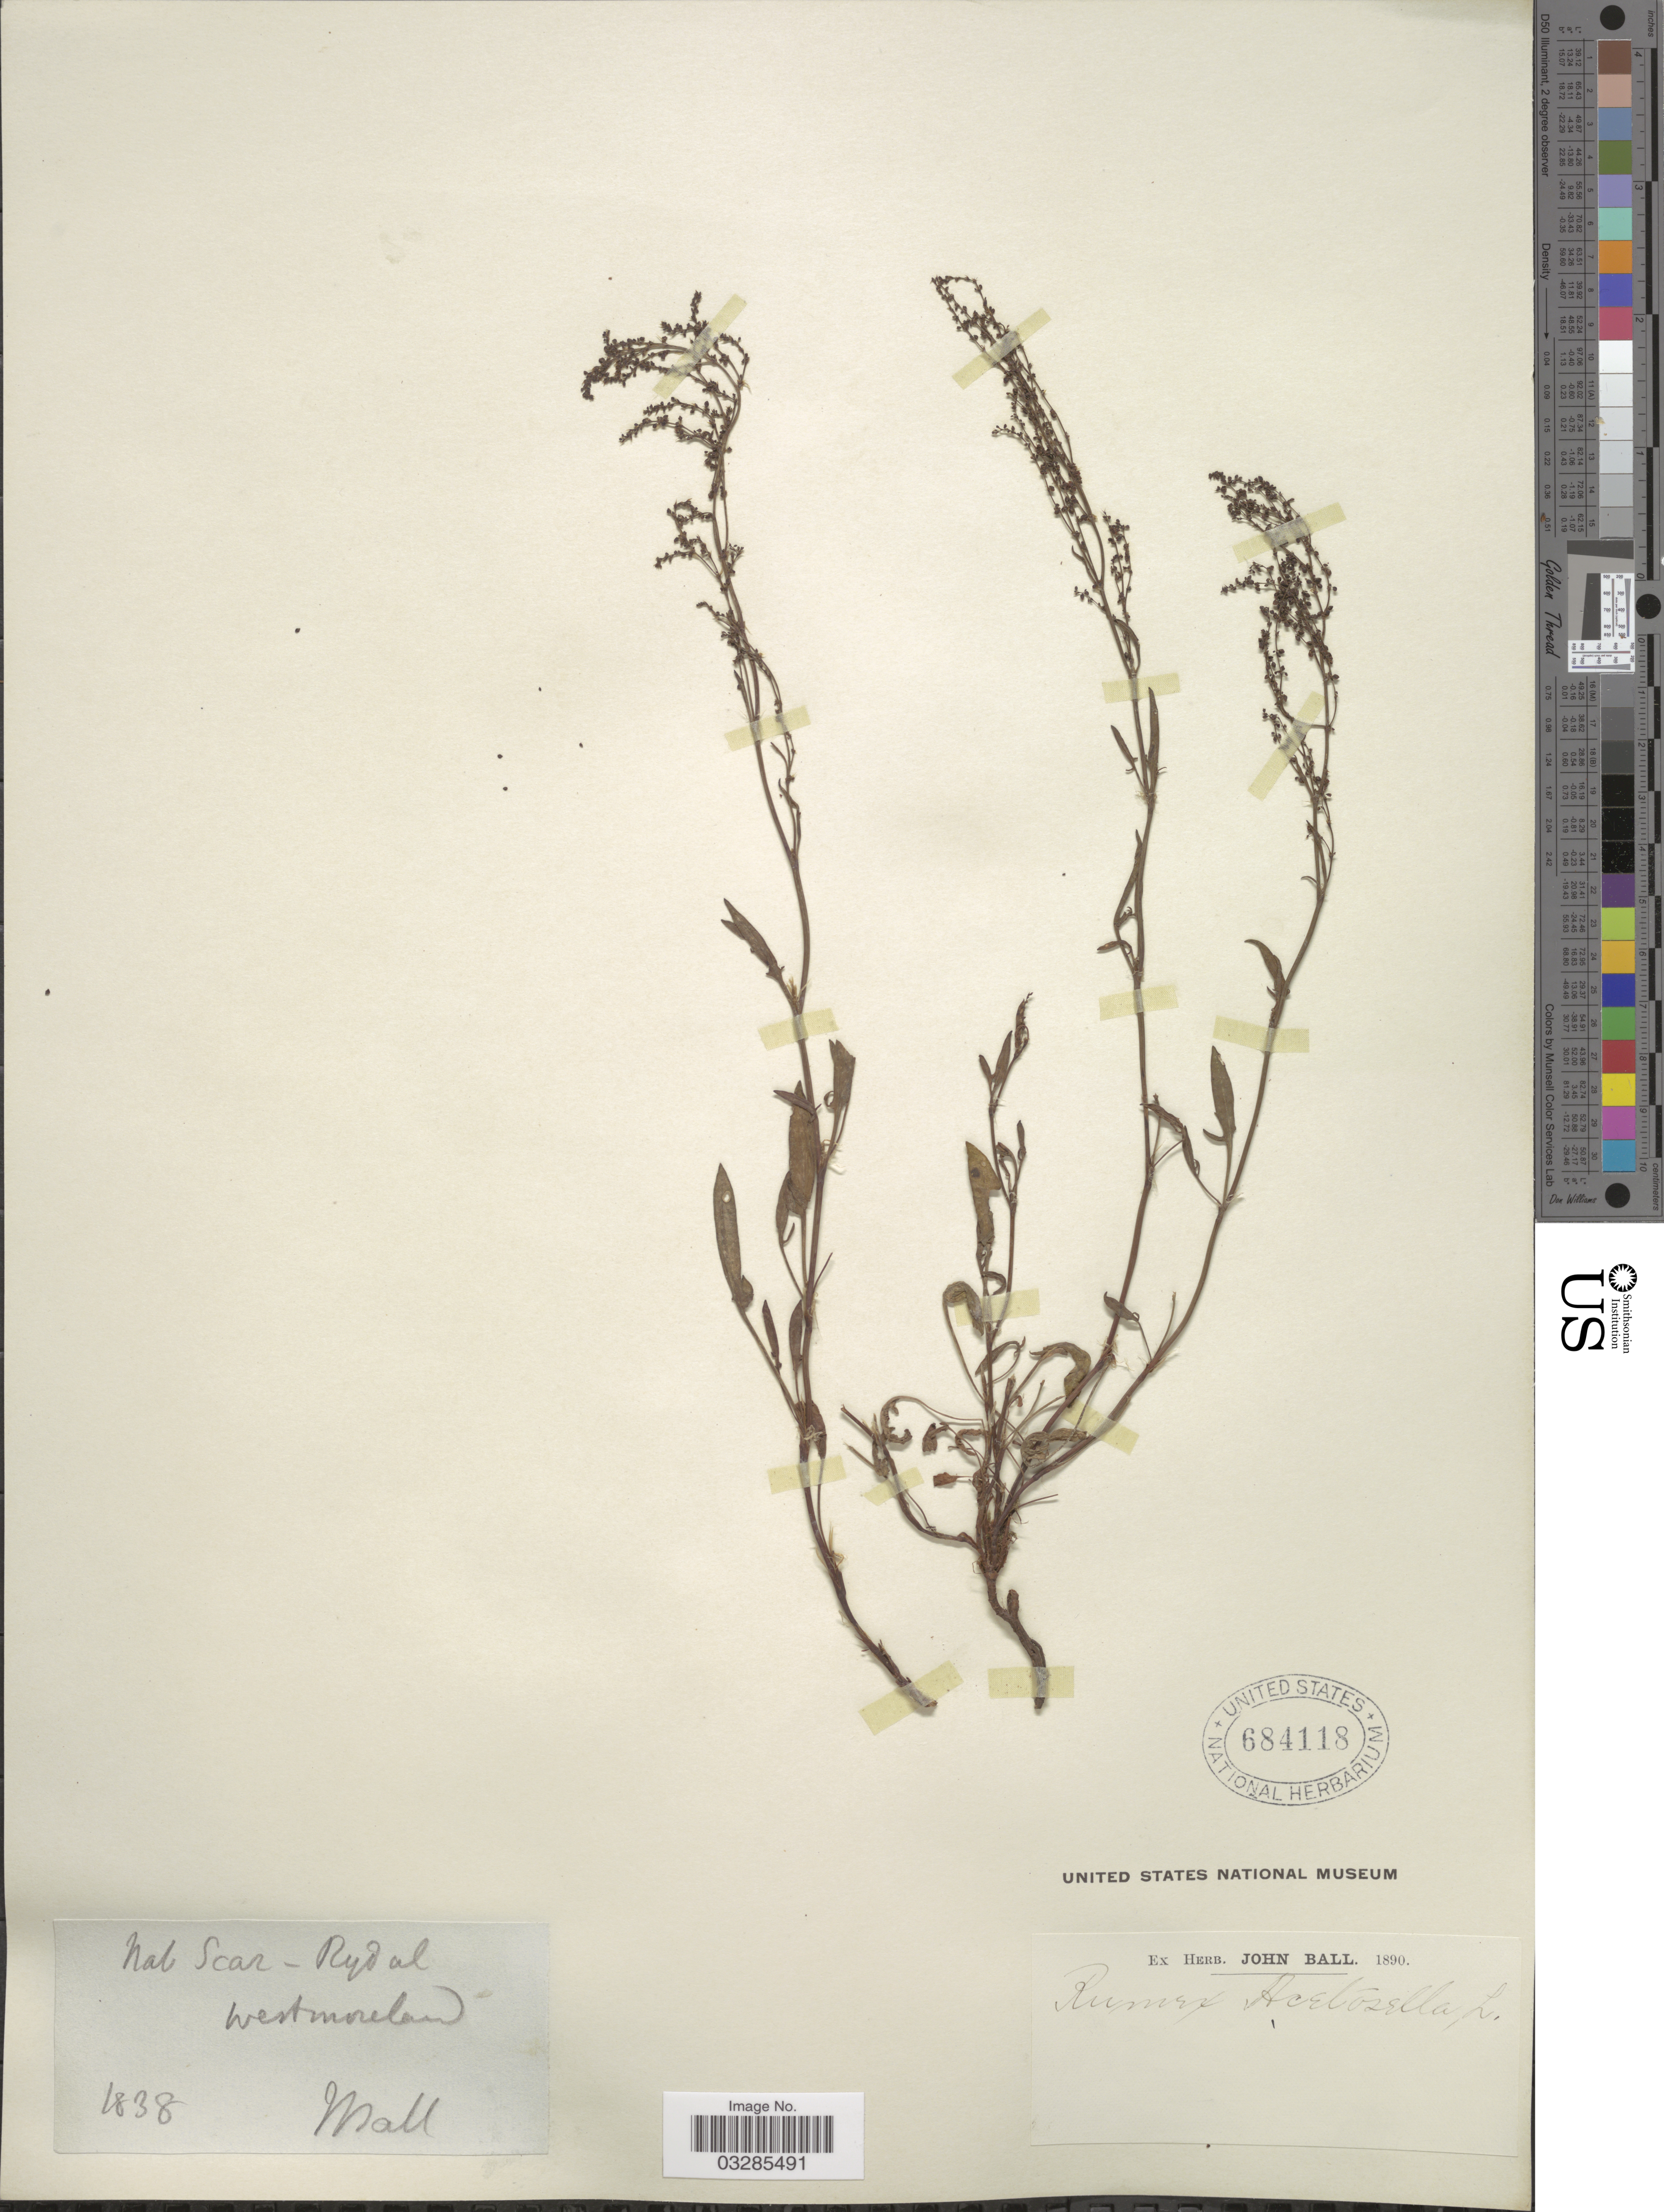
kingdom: Plantae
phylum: Tracheophyta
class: Magnoliopsida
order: Caryophyllales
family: Polygonaceae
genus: Rumex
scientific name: Rumex acetosella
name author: L.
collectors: J. Ball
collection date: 1838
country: United Kingdom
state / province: England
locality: Nal Scar-Rydal. Westmoreland.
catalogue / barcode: US 684118